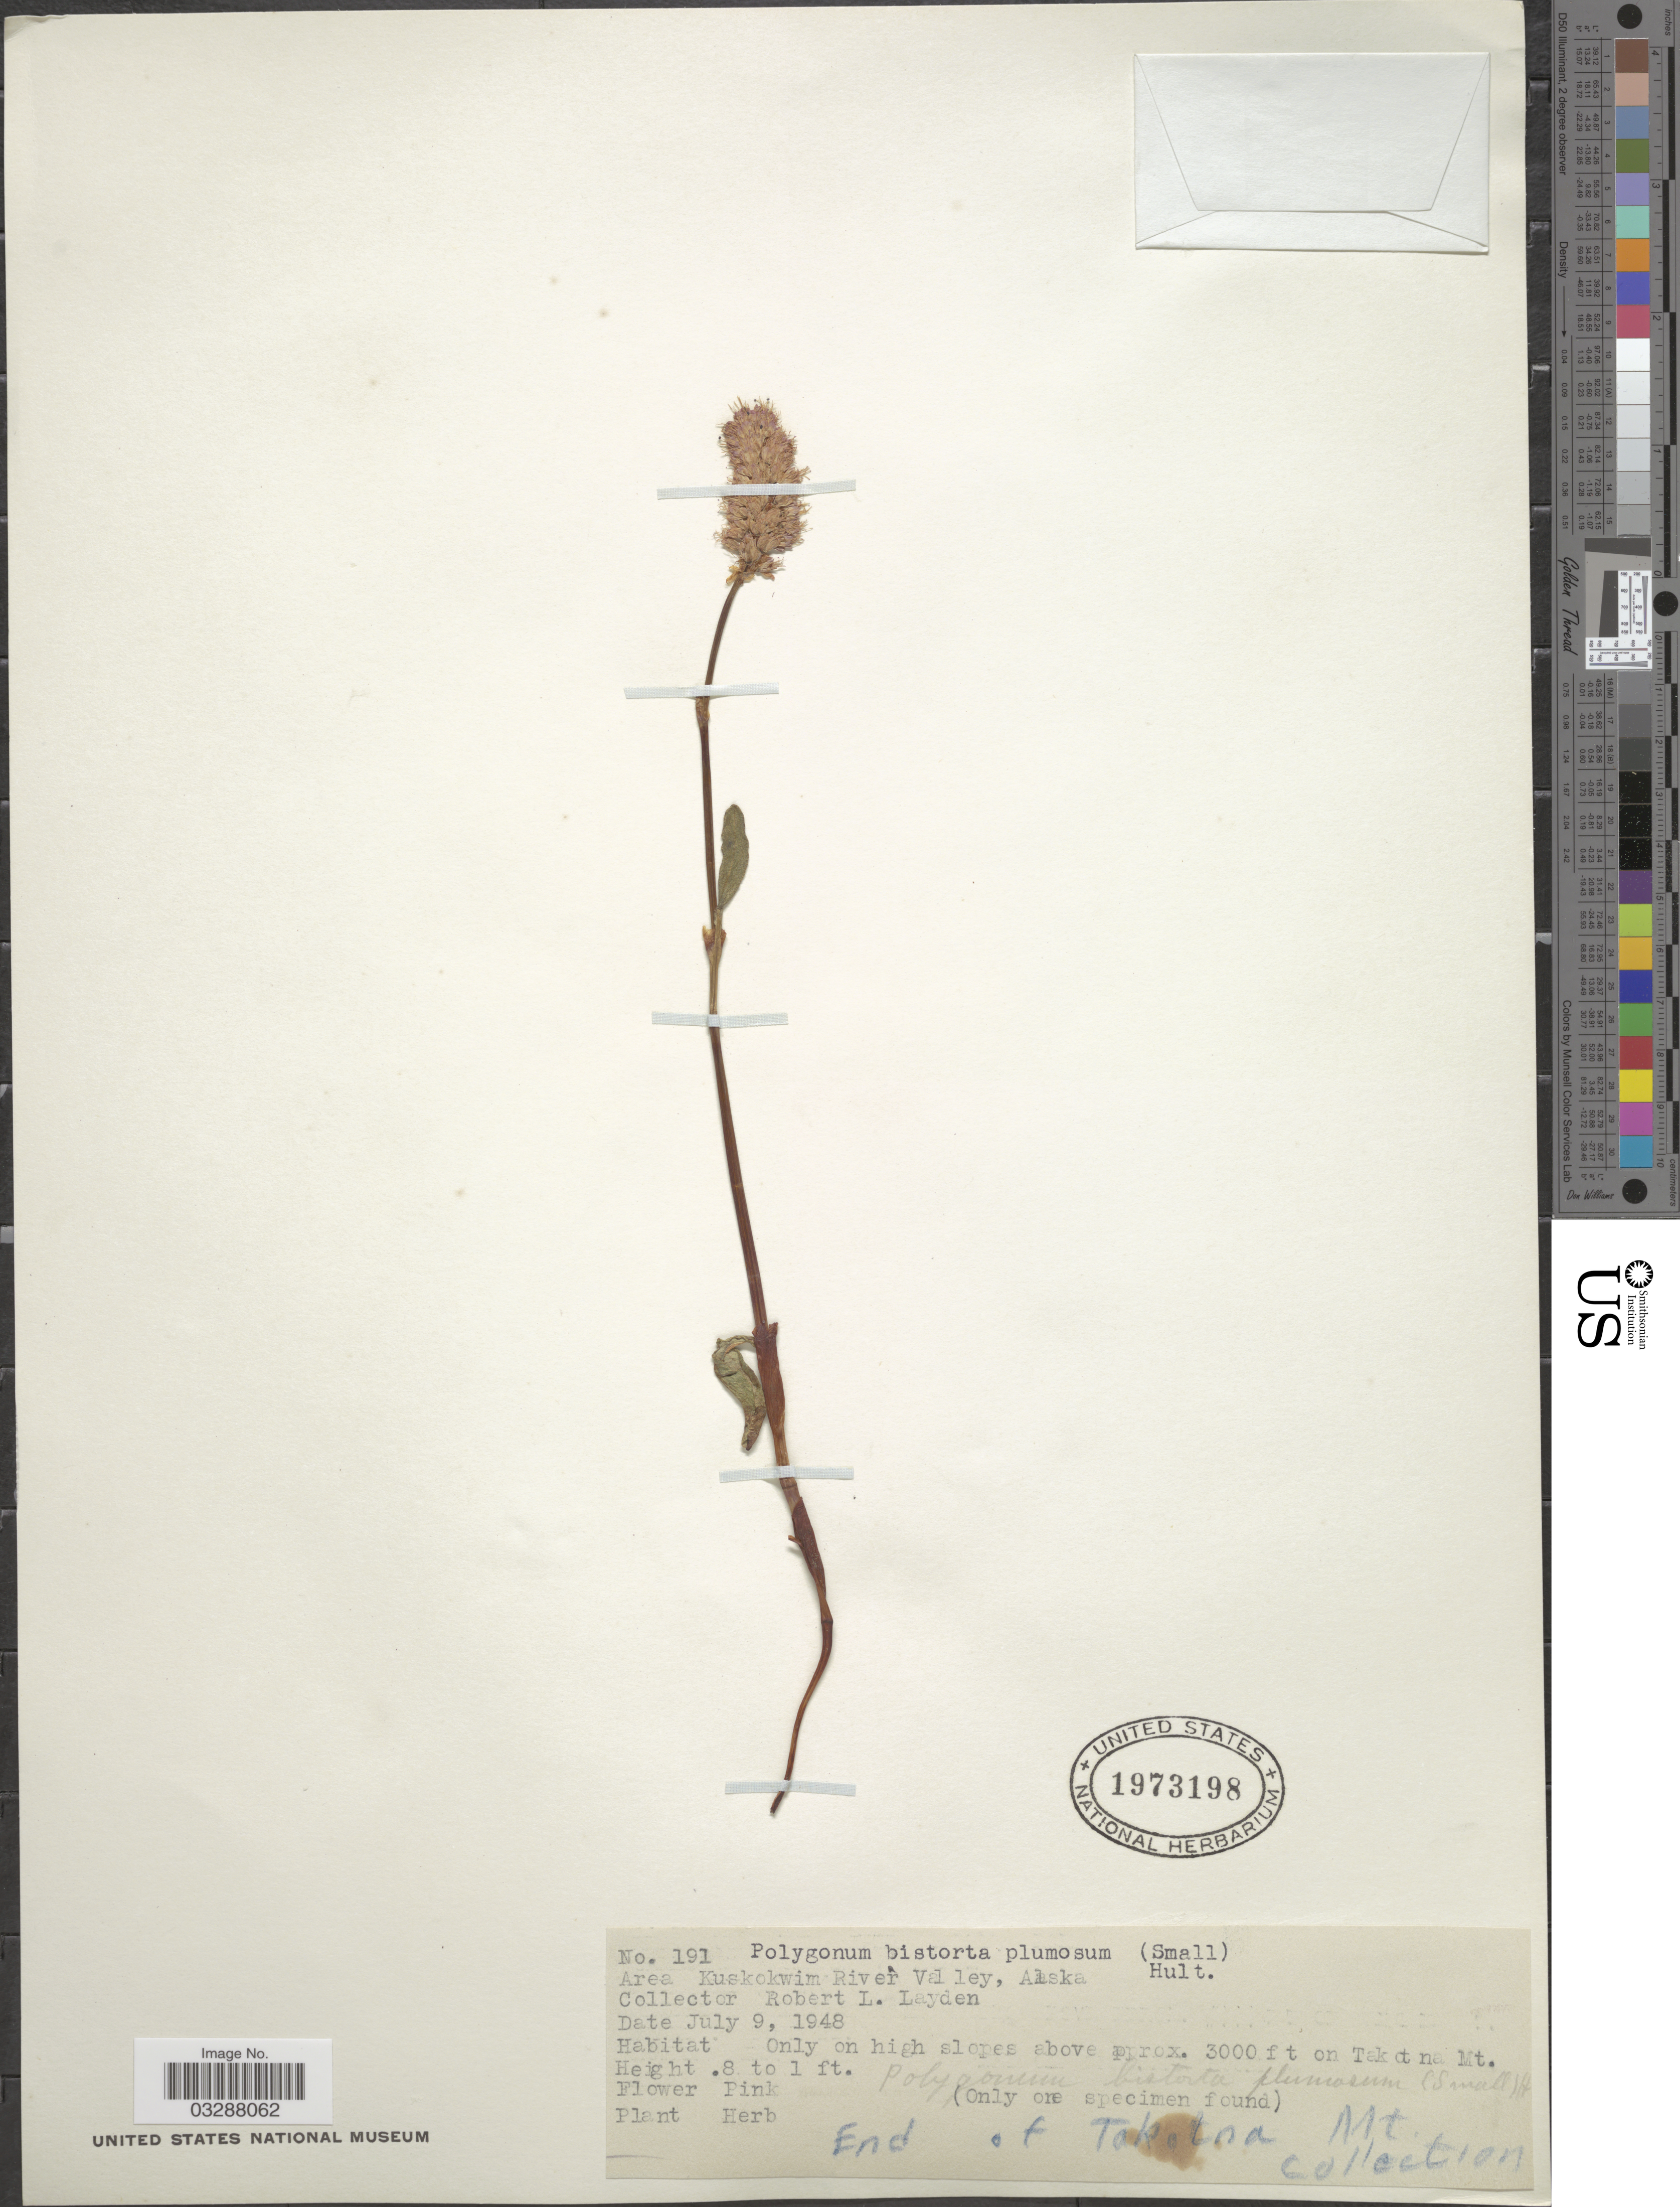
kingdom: Plantae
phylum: Tracheophyta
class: Magnoliopsida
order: Caryophyllales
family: Polygonaceae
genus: Bistorta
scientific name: Bistorta plumosa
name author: (Small) Greene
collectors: R. Layden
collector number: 191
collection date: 1948-07-09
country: United States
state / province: Alaska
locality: Area Kuskokwim River Valley, Alaska, on Takotna Mt. End of Tokotna Mt.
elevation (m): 914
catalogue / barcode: US 1973198